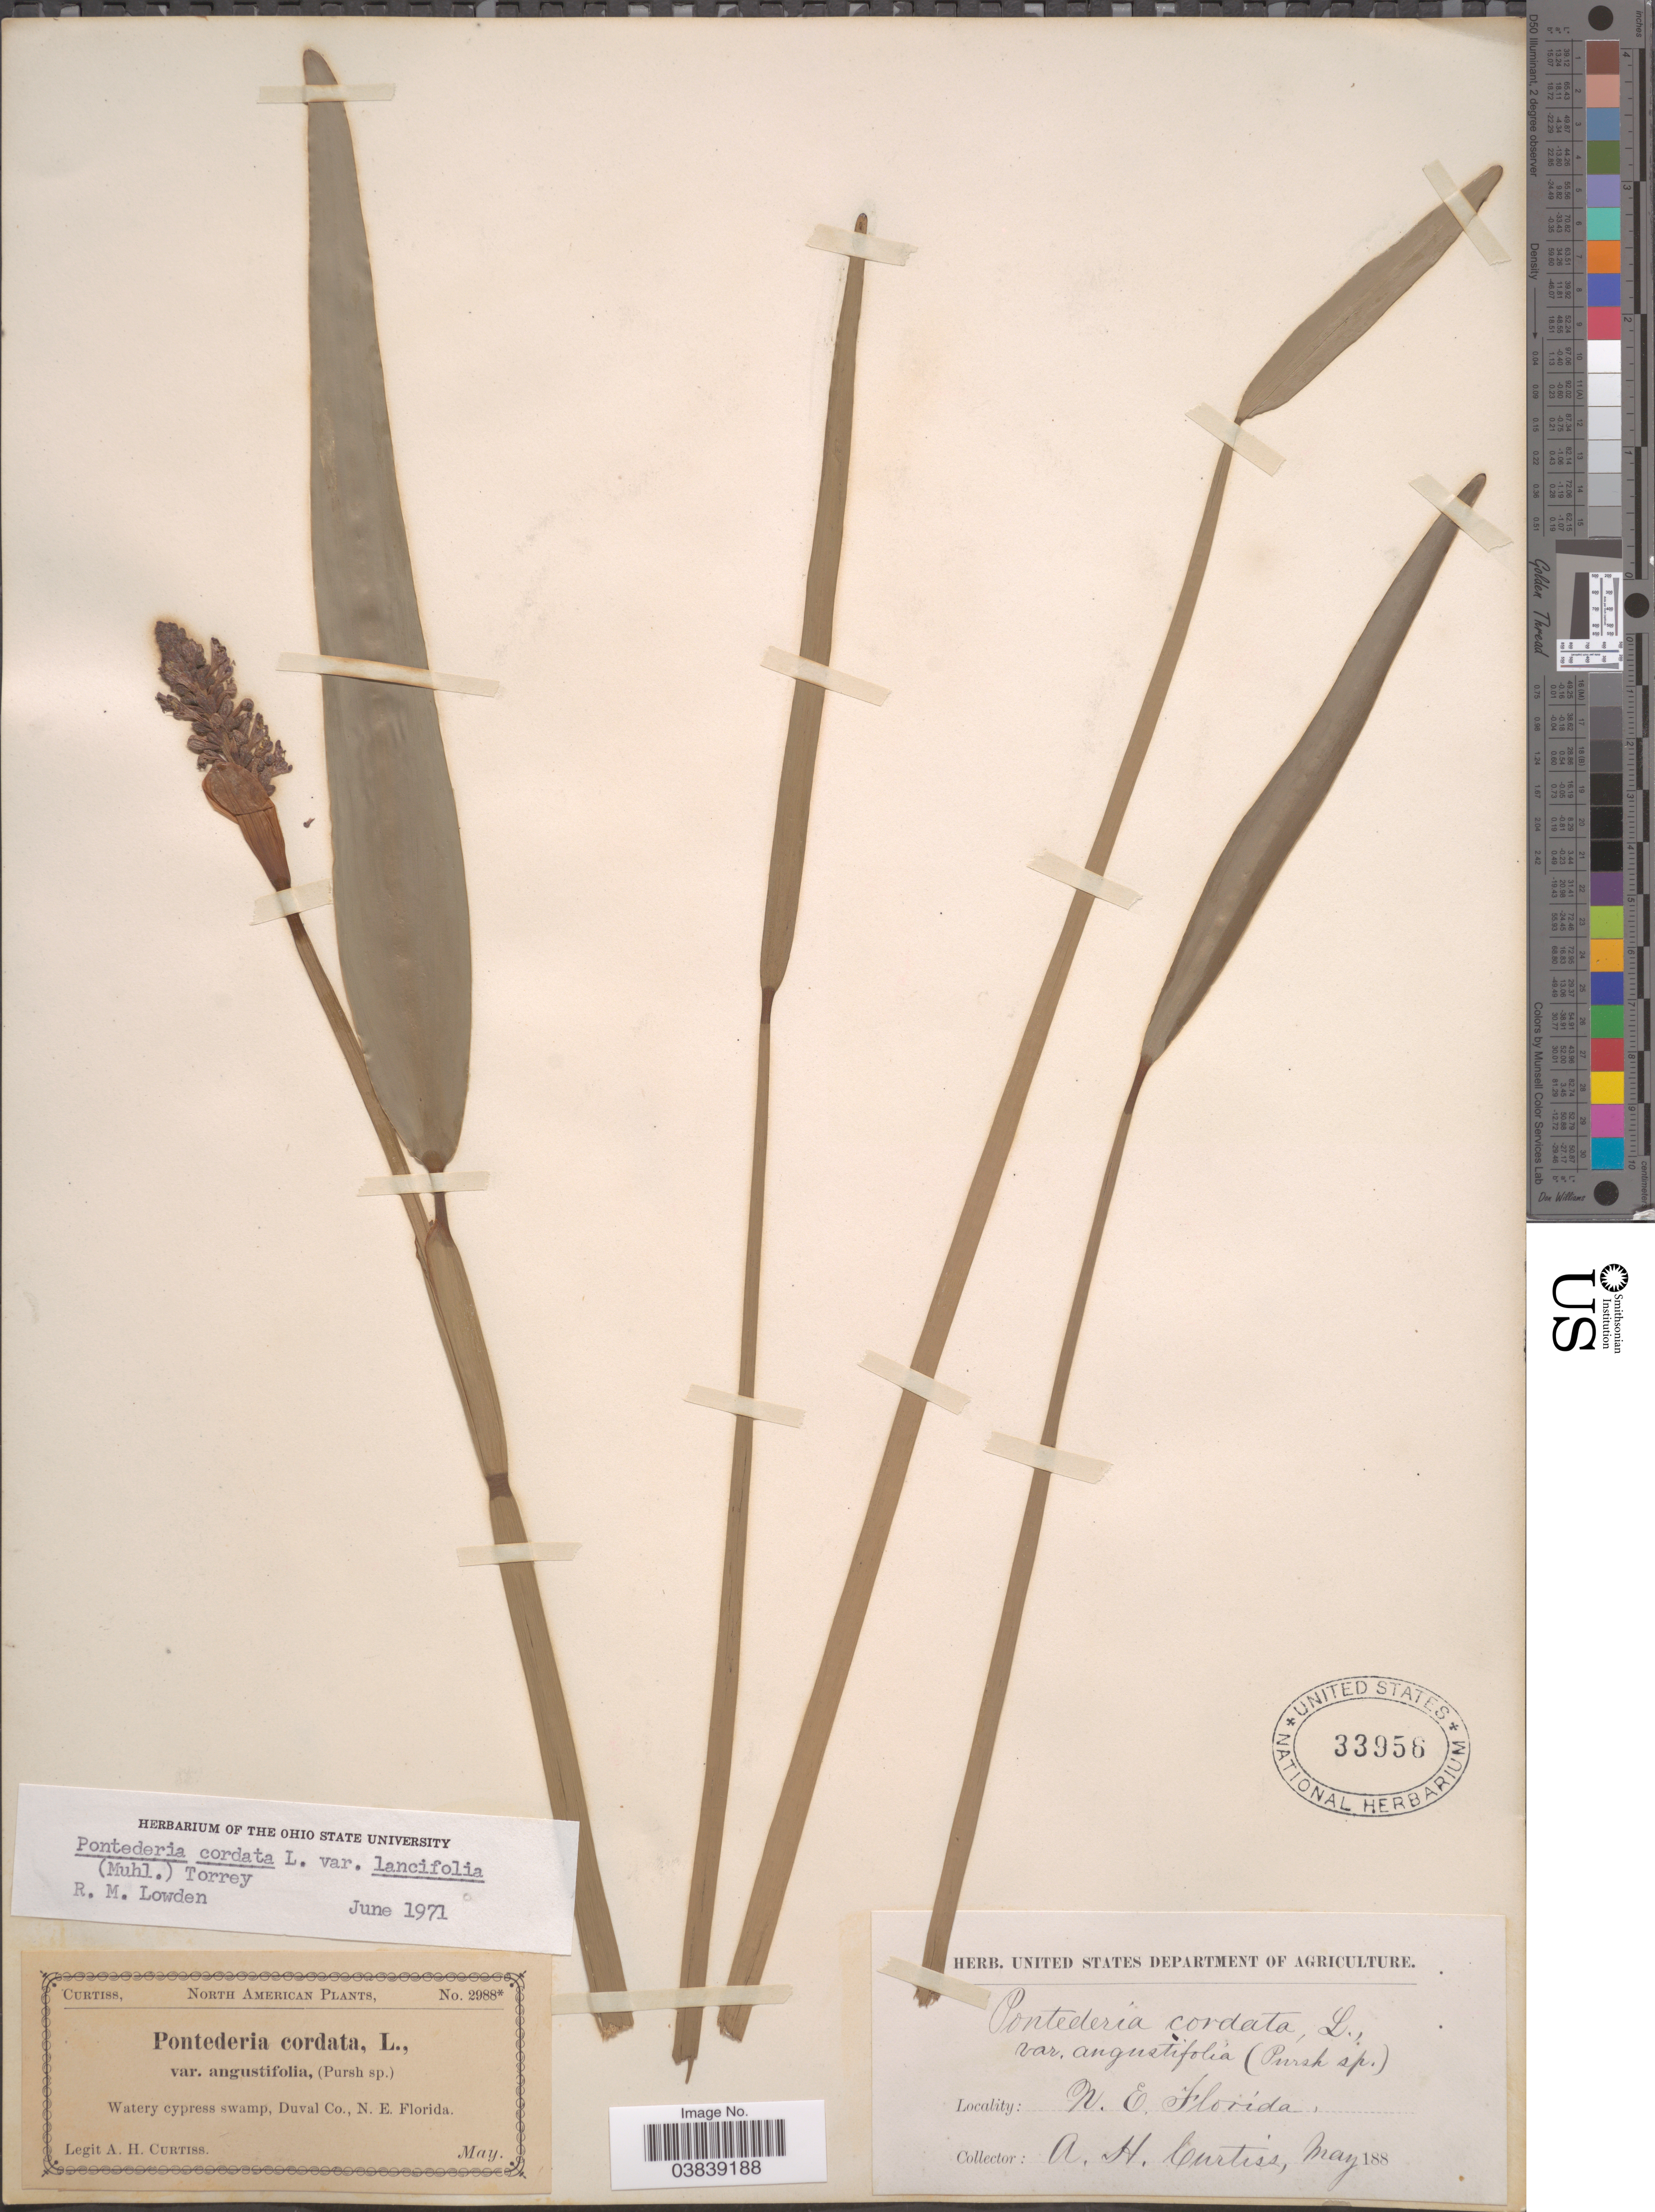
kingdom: Plantae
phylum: Tracheophyta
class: Liliopsida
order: Commelinales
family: Pontederiaceae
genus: Pontederia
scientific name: Pontederia cordata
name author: L.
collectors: A. H. Curtiss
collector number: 2988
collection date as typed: May 188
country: United States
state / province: Florida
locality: Watery cypress swamp, Duval Co., N.E. Florida.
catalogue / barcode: US 33956